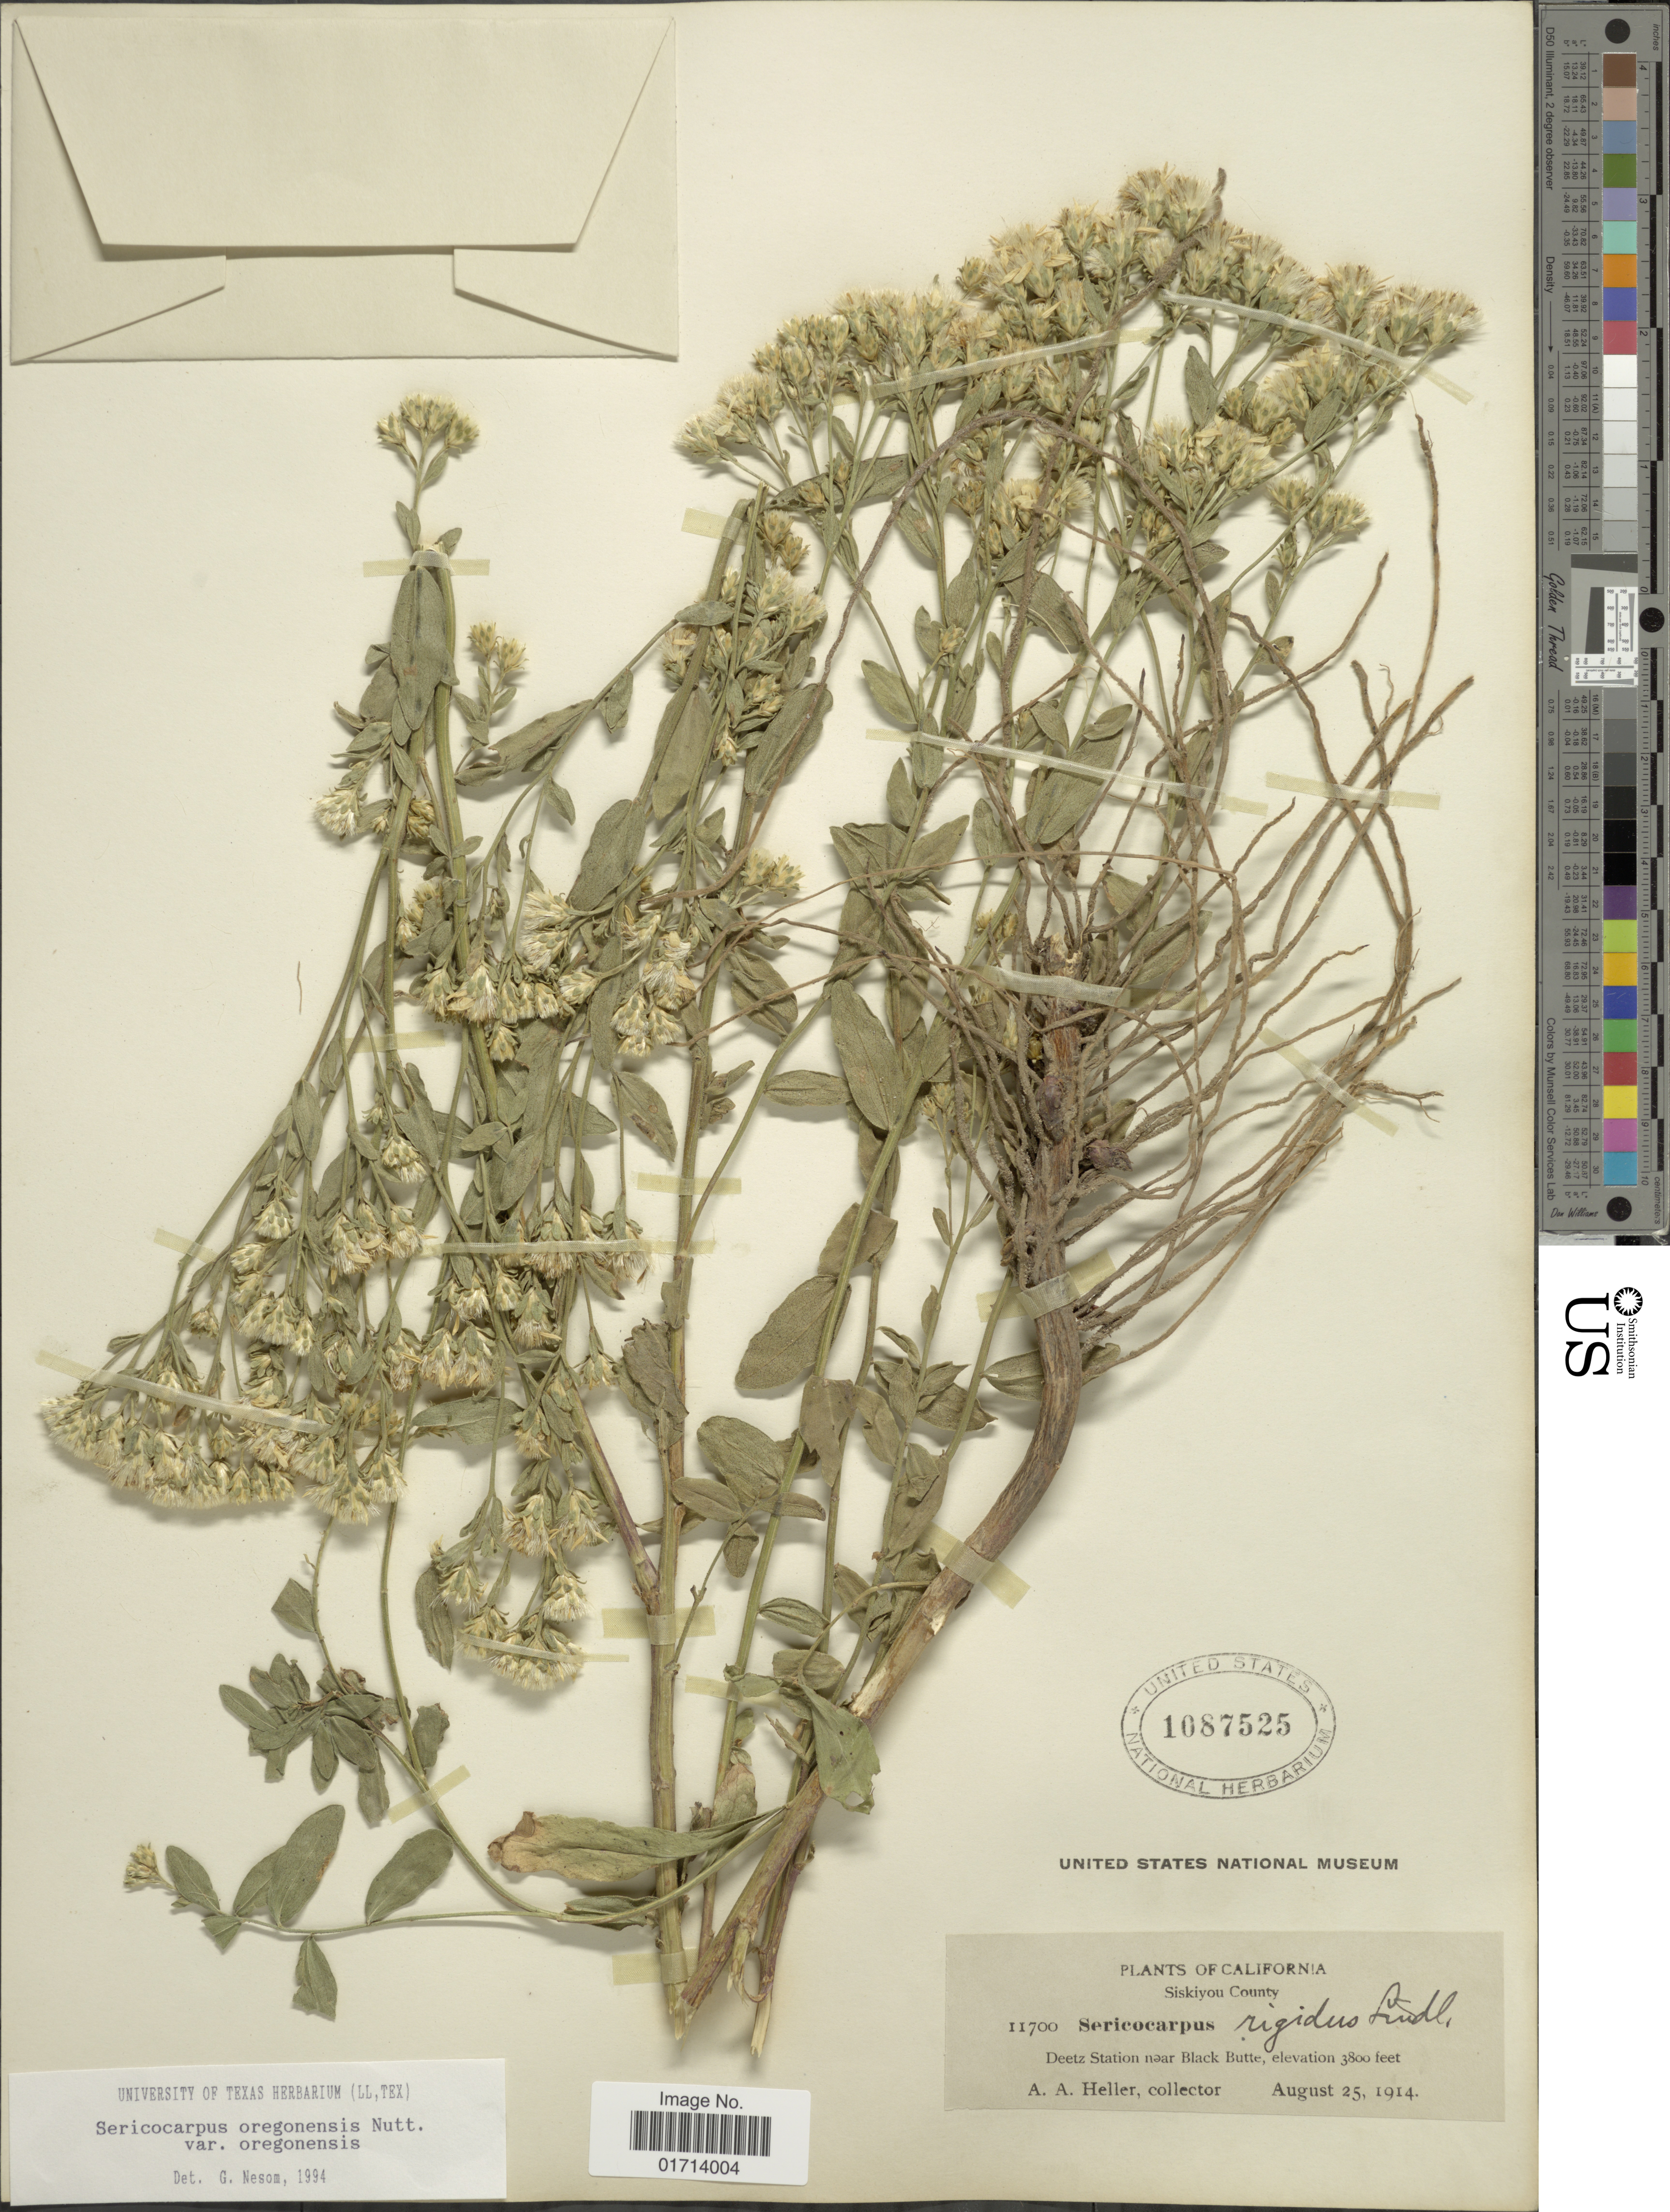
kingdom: Plantae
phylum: Tracheophyta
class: Magnoliopsida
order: Asterales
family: Asteraceae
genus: Sericocarpus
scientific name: Sericocarpus oregonensis var. oregonensis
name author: Nutt.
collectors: A. A. Heller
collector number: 11700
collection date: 1914-08-25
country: United States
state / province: California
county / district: Siskiyou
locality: Siskiyou County, Deetz Station near Black Butte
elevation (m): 1158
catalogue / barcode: US 1087525